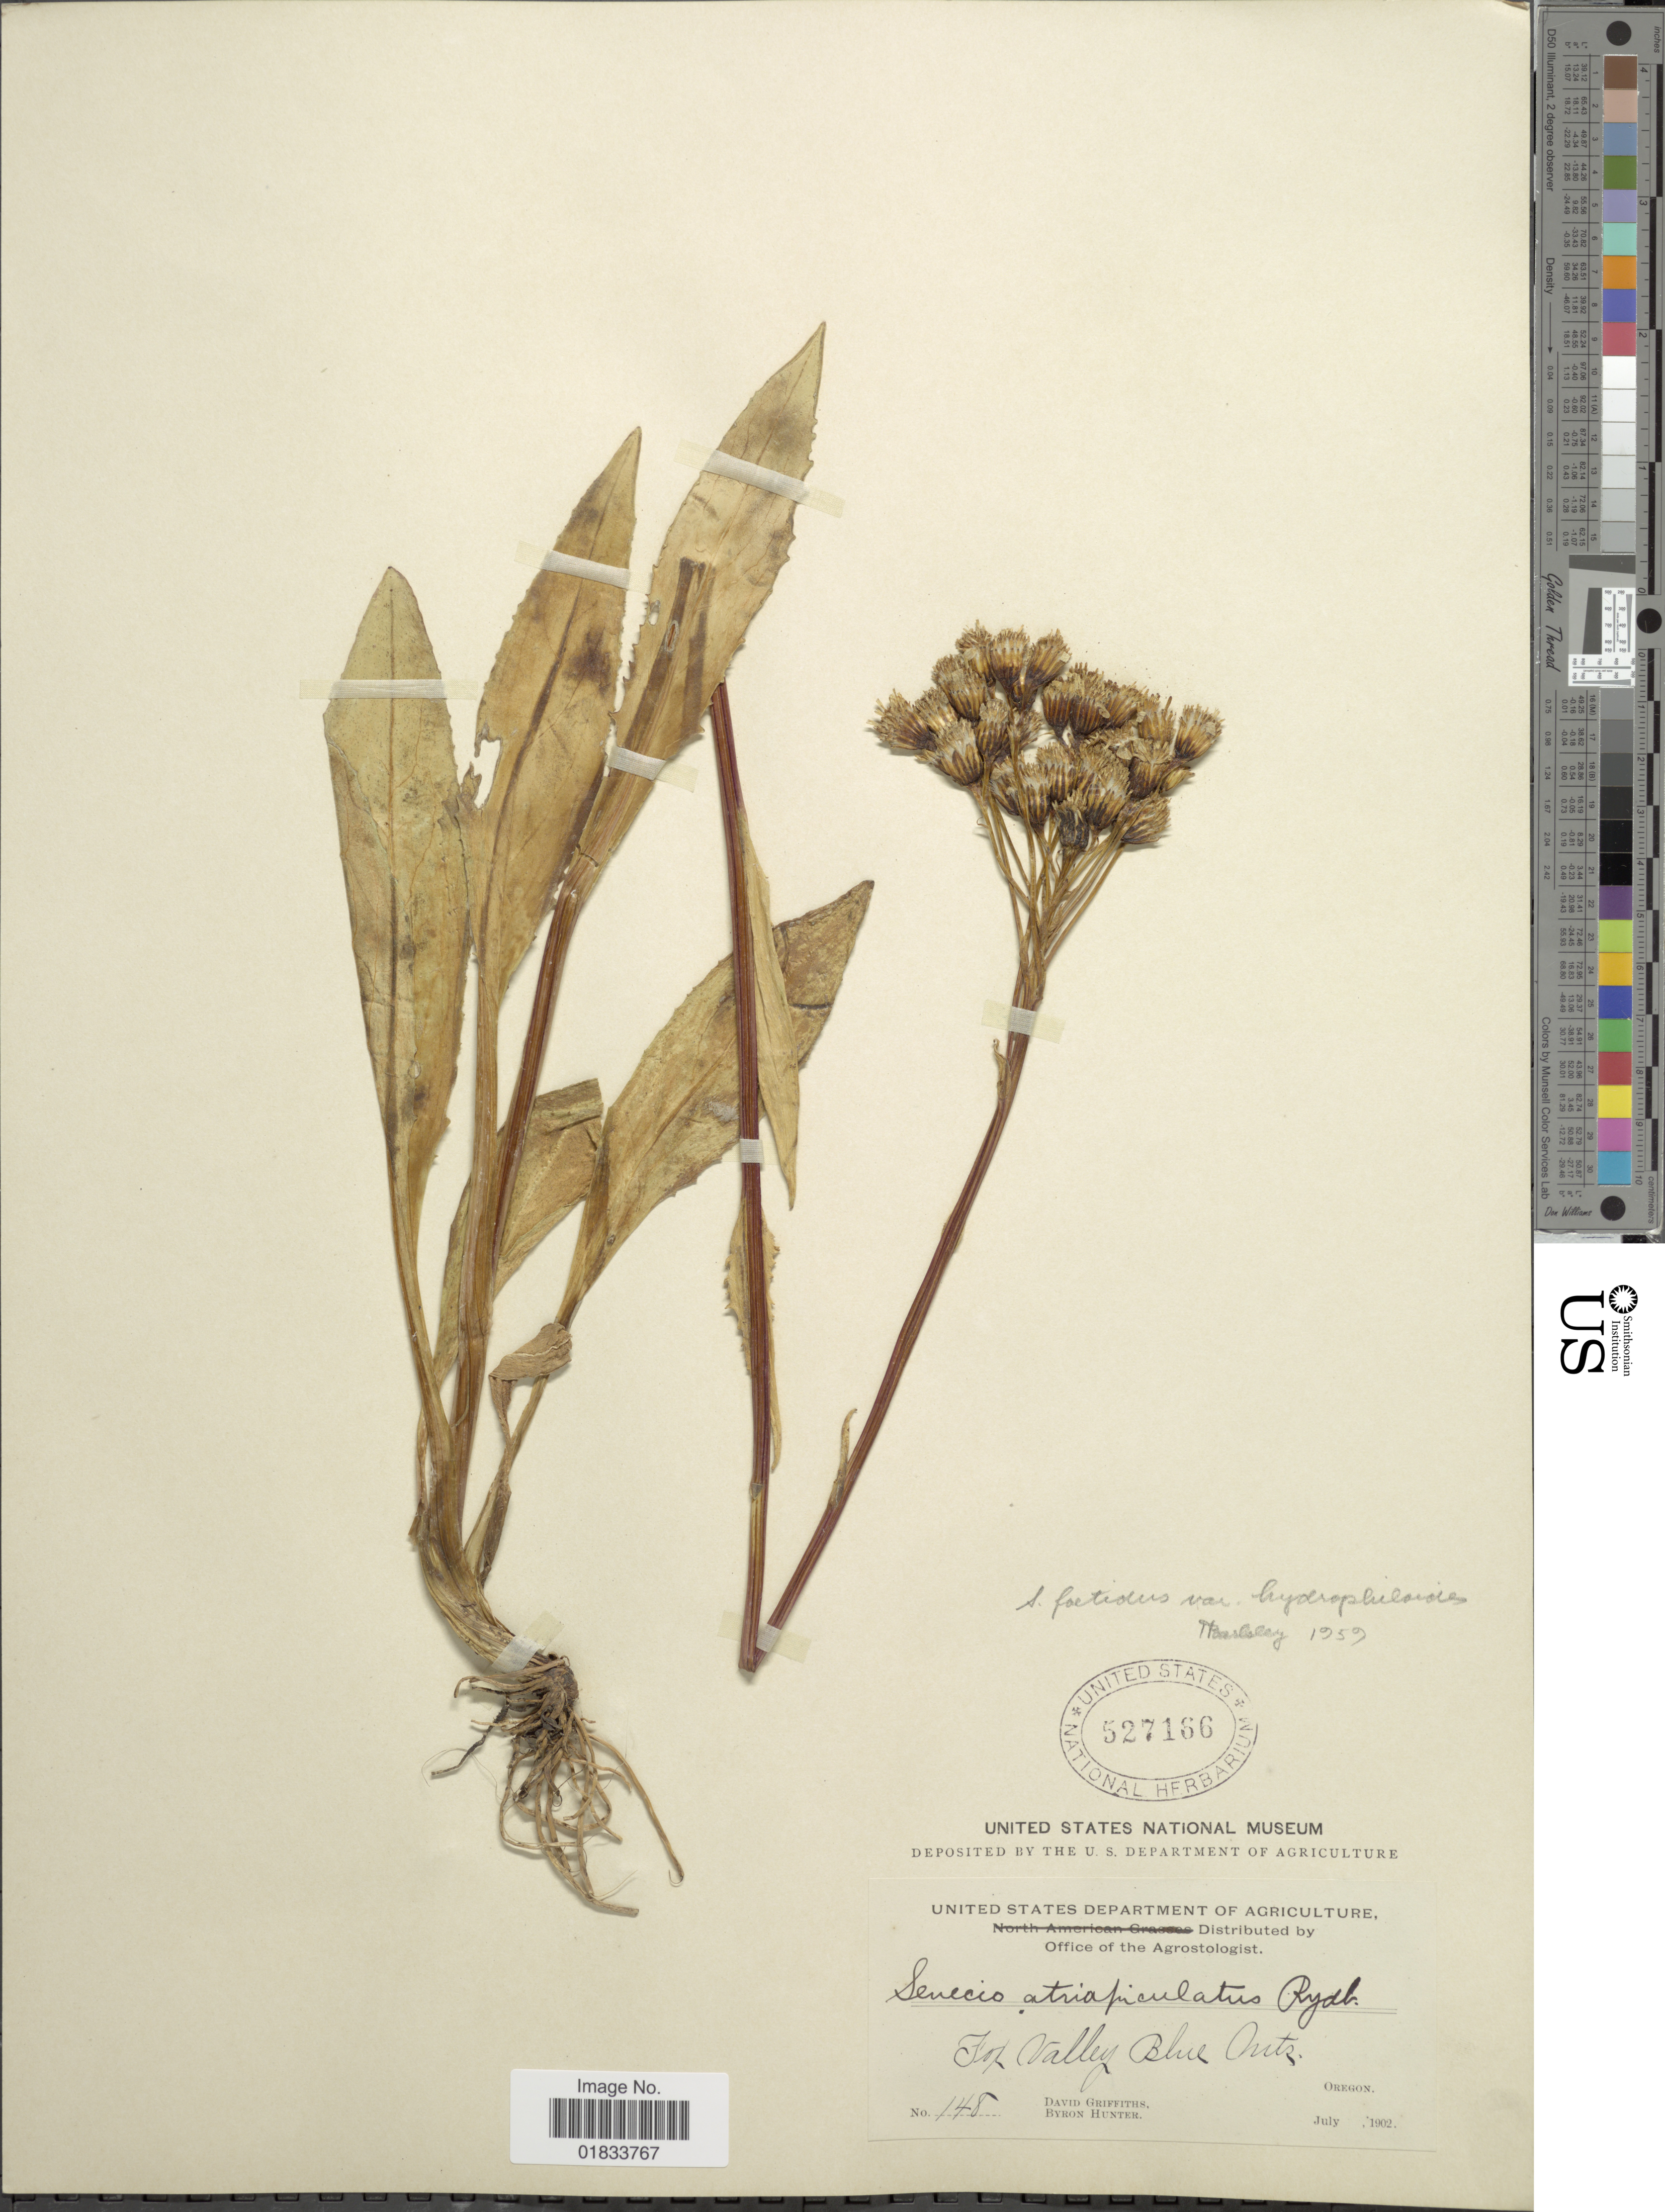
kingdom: Plantae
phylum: Tracheophyta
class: Magnoliopsida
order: Asterales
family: Asteraceae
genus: Senecio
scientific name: Senecio hydrophiloides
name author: Rydb.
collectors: D. Griffiths & B. Hunter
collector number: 148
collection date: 1902-07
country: United States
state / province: Oregon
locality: Fort Valley Blue Mts.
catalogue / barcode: US 527166